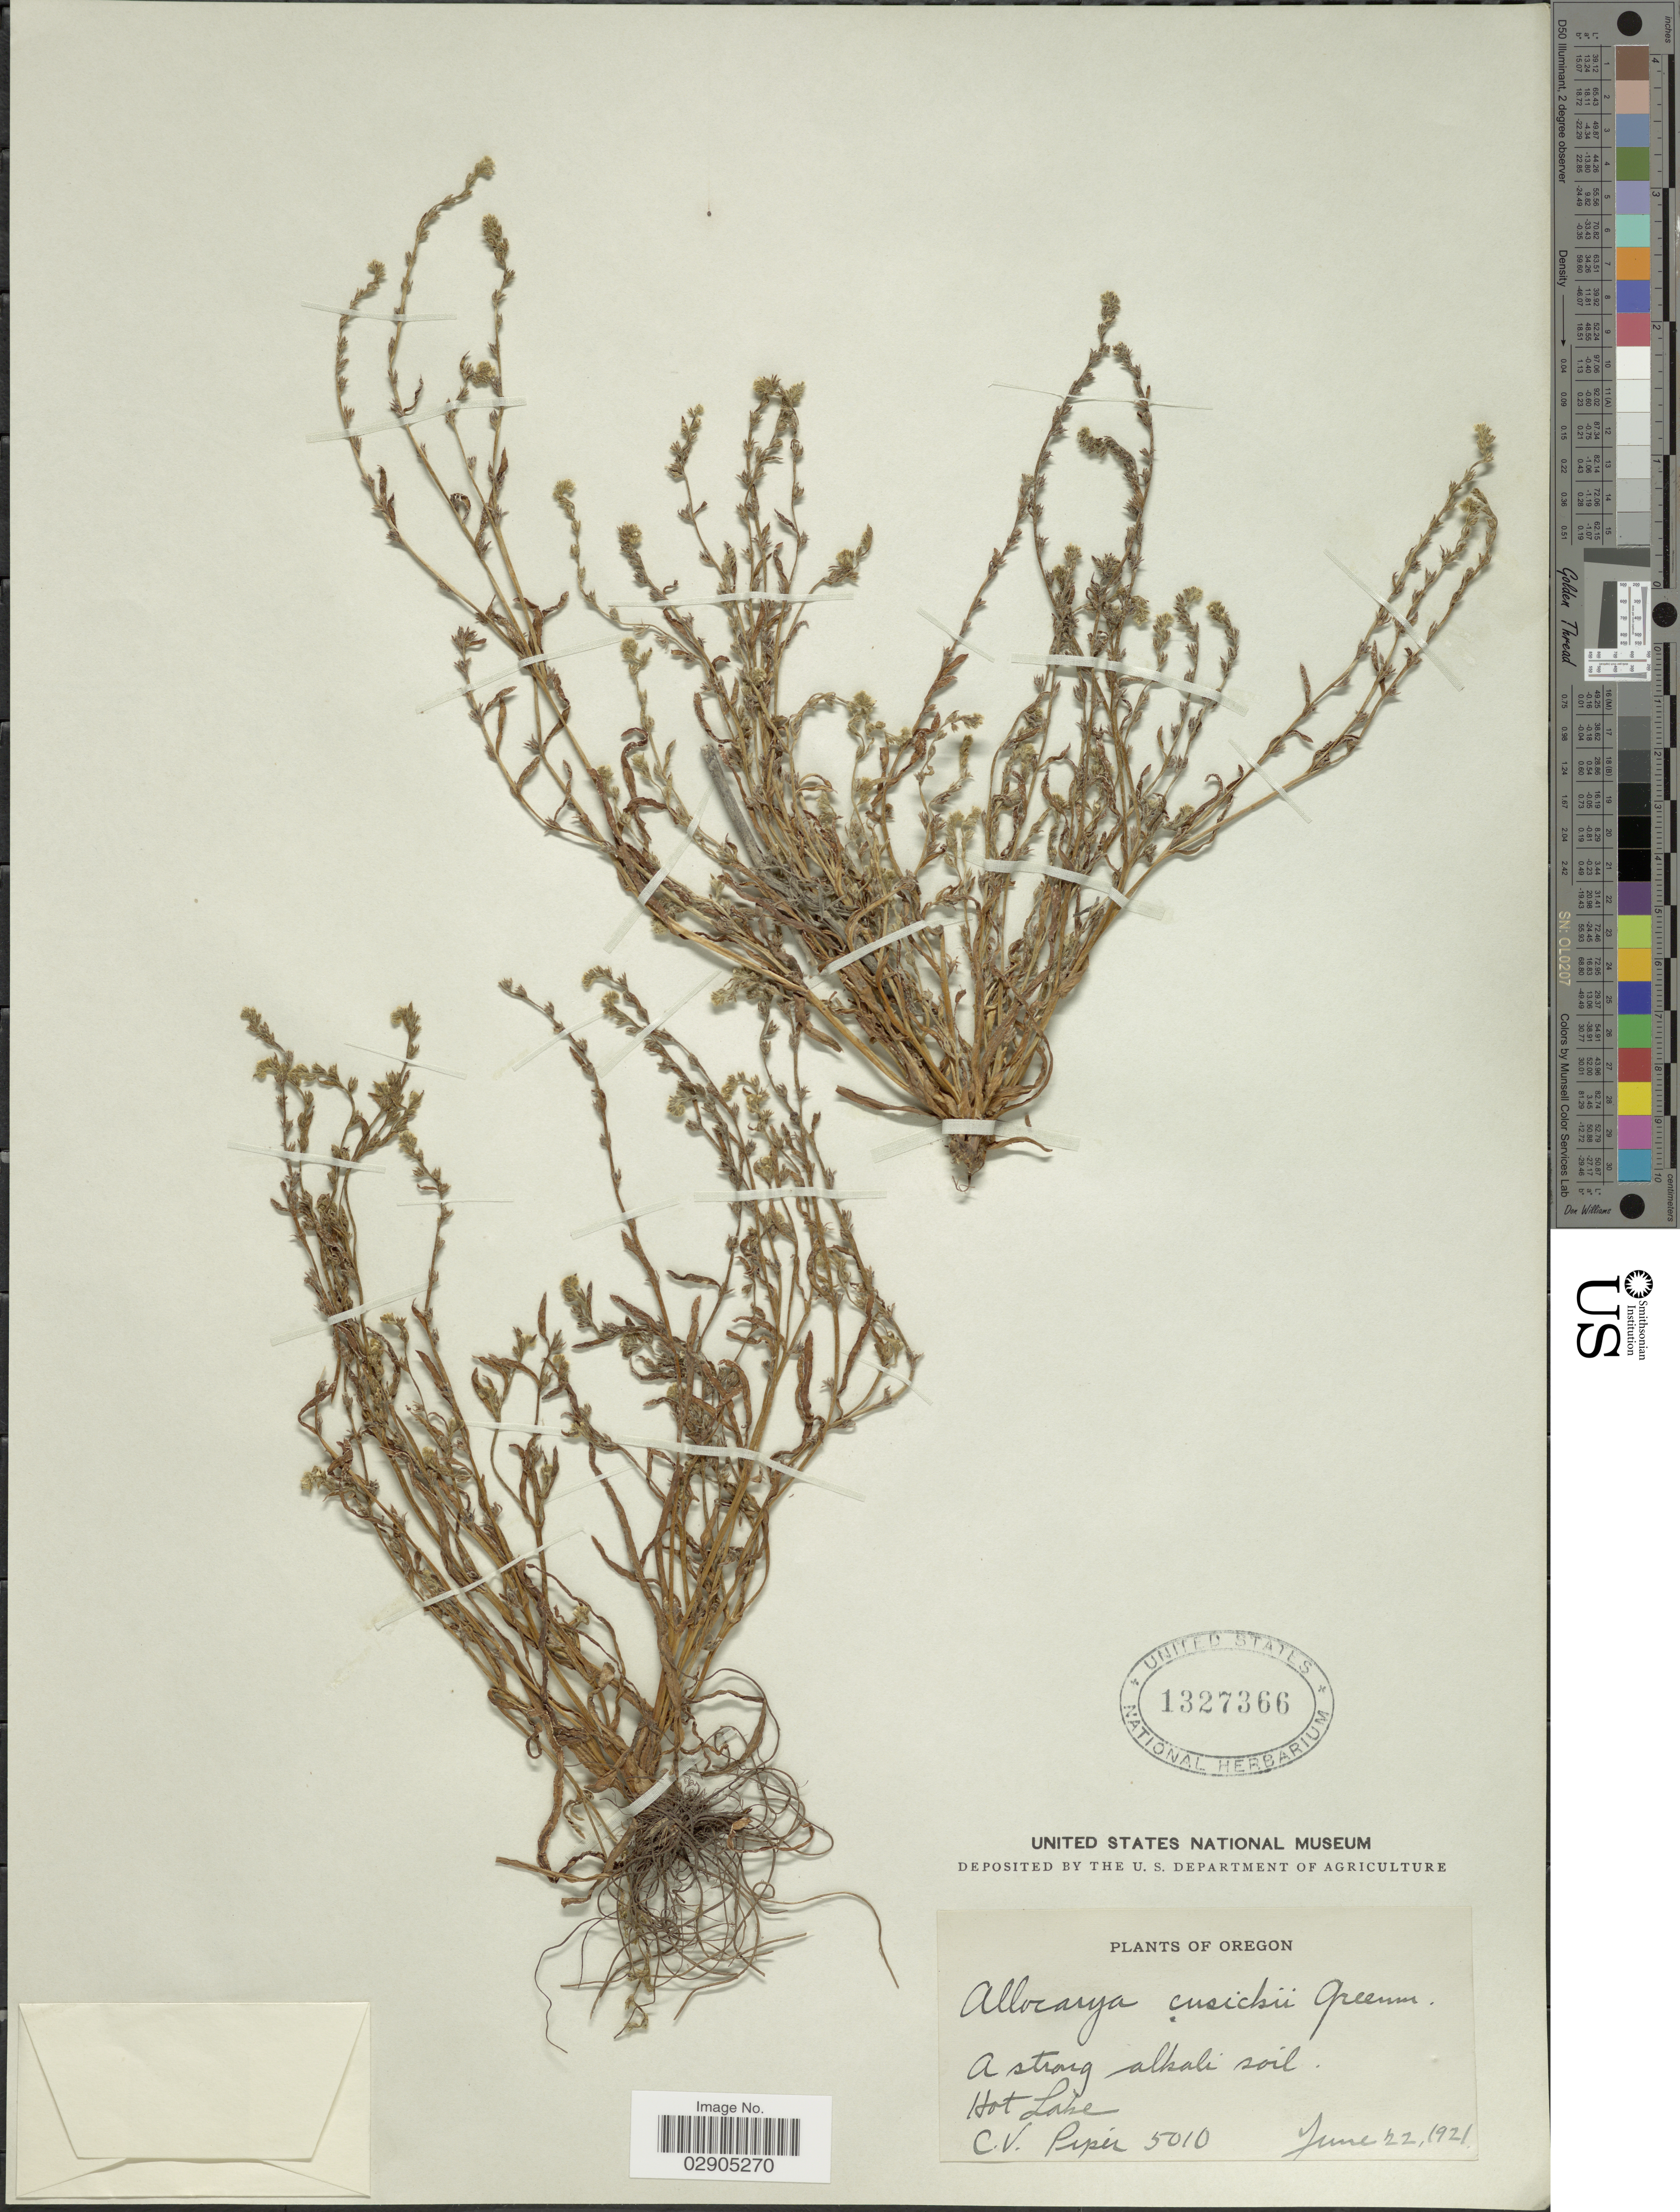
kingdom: Plantae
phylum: Tracheophyta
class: Magnoliopsida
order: Boraginales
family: Boraginaceae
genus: Allocarya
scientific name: Allocarya cusickii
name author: S.W. Greene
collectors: C. V. Piper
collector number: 5010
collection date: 1921-06-22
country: United States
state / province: Oregon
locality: Hot Lake.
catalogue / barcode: US 1327366